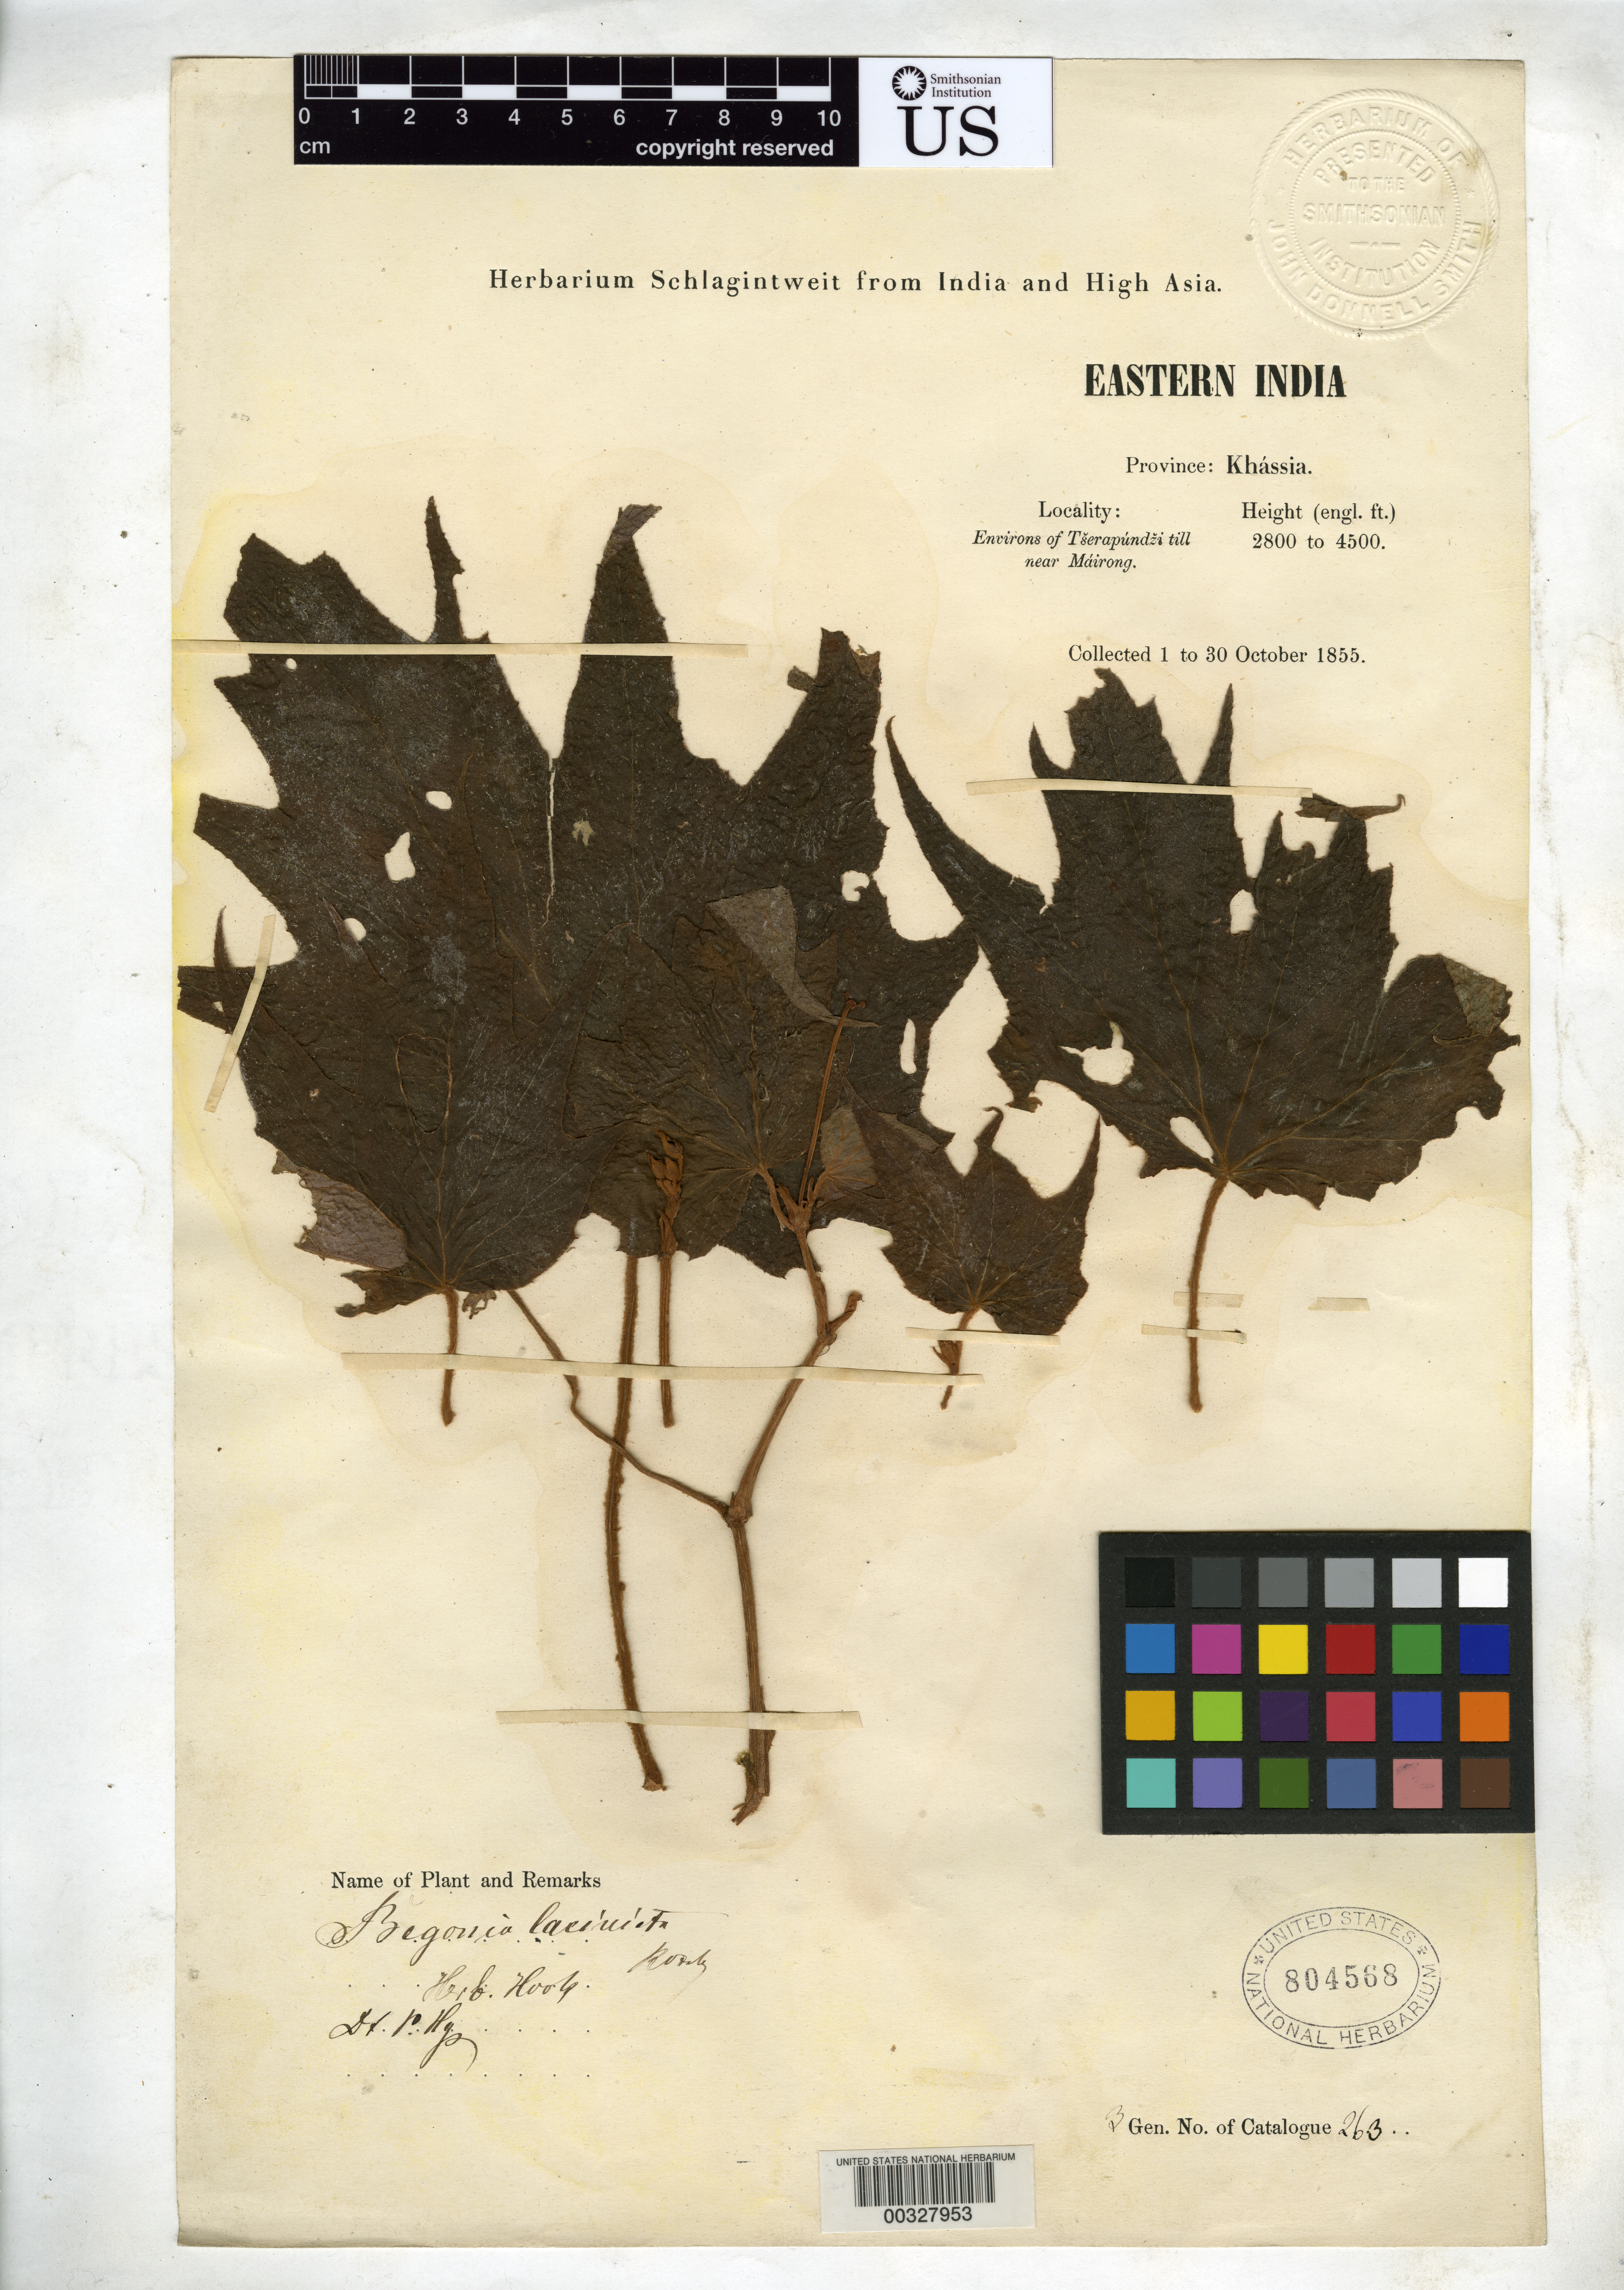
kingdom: Plantae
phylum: Tracheophyta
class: Magnoliopsida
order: Cucurbitales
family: Begoniaceae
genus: Begonia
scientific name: Begonia palmata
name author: D. Don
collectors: Herbarium Schlagintweit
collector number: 263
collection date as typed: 01 Oct 1855 to 30 Oct 1855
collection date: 1855-10-01/1855-10-30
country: India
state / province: Meghalaya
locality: Khassia (district?), environs of Tserapundzi [Cherrapunji] till near Mairiong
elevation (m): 2800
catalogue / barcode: US 804568